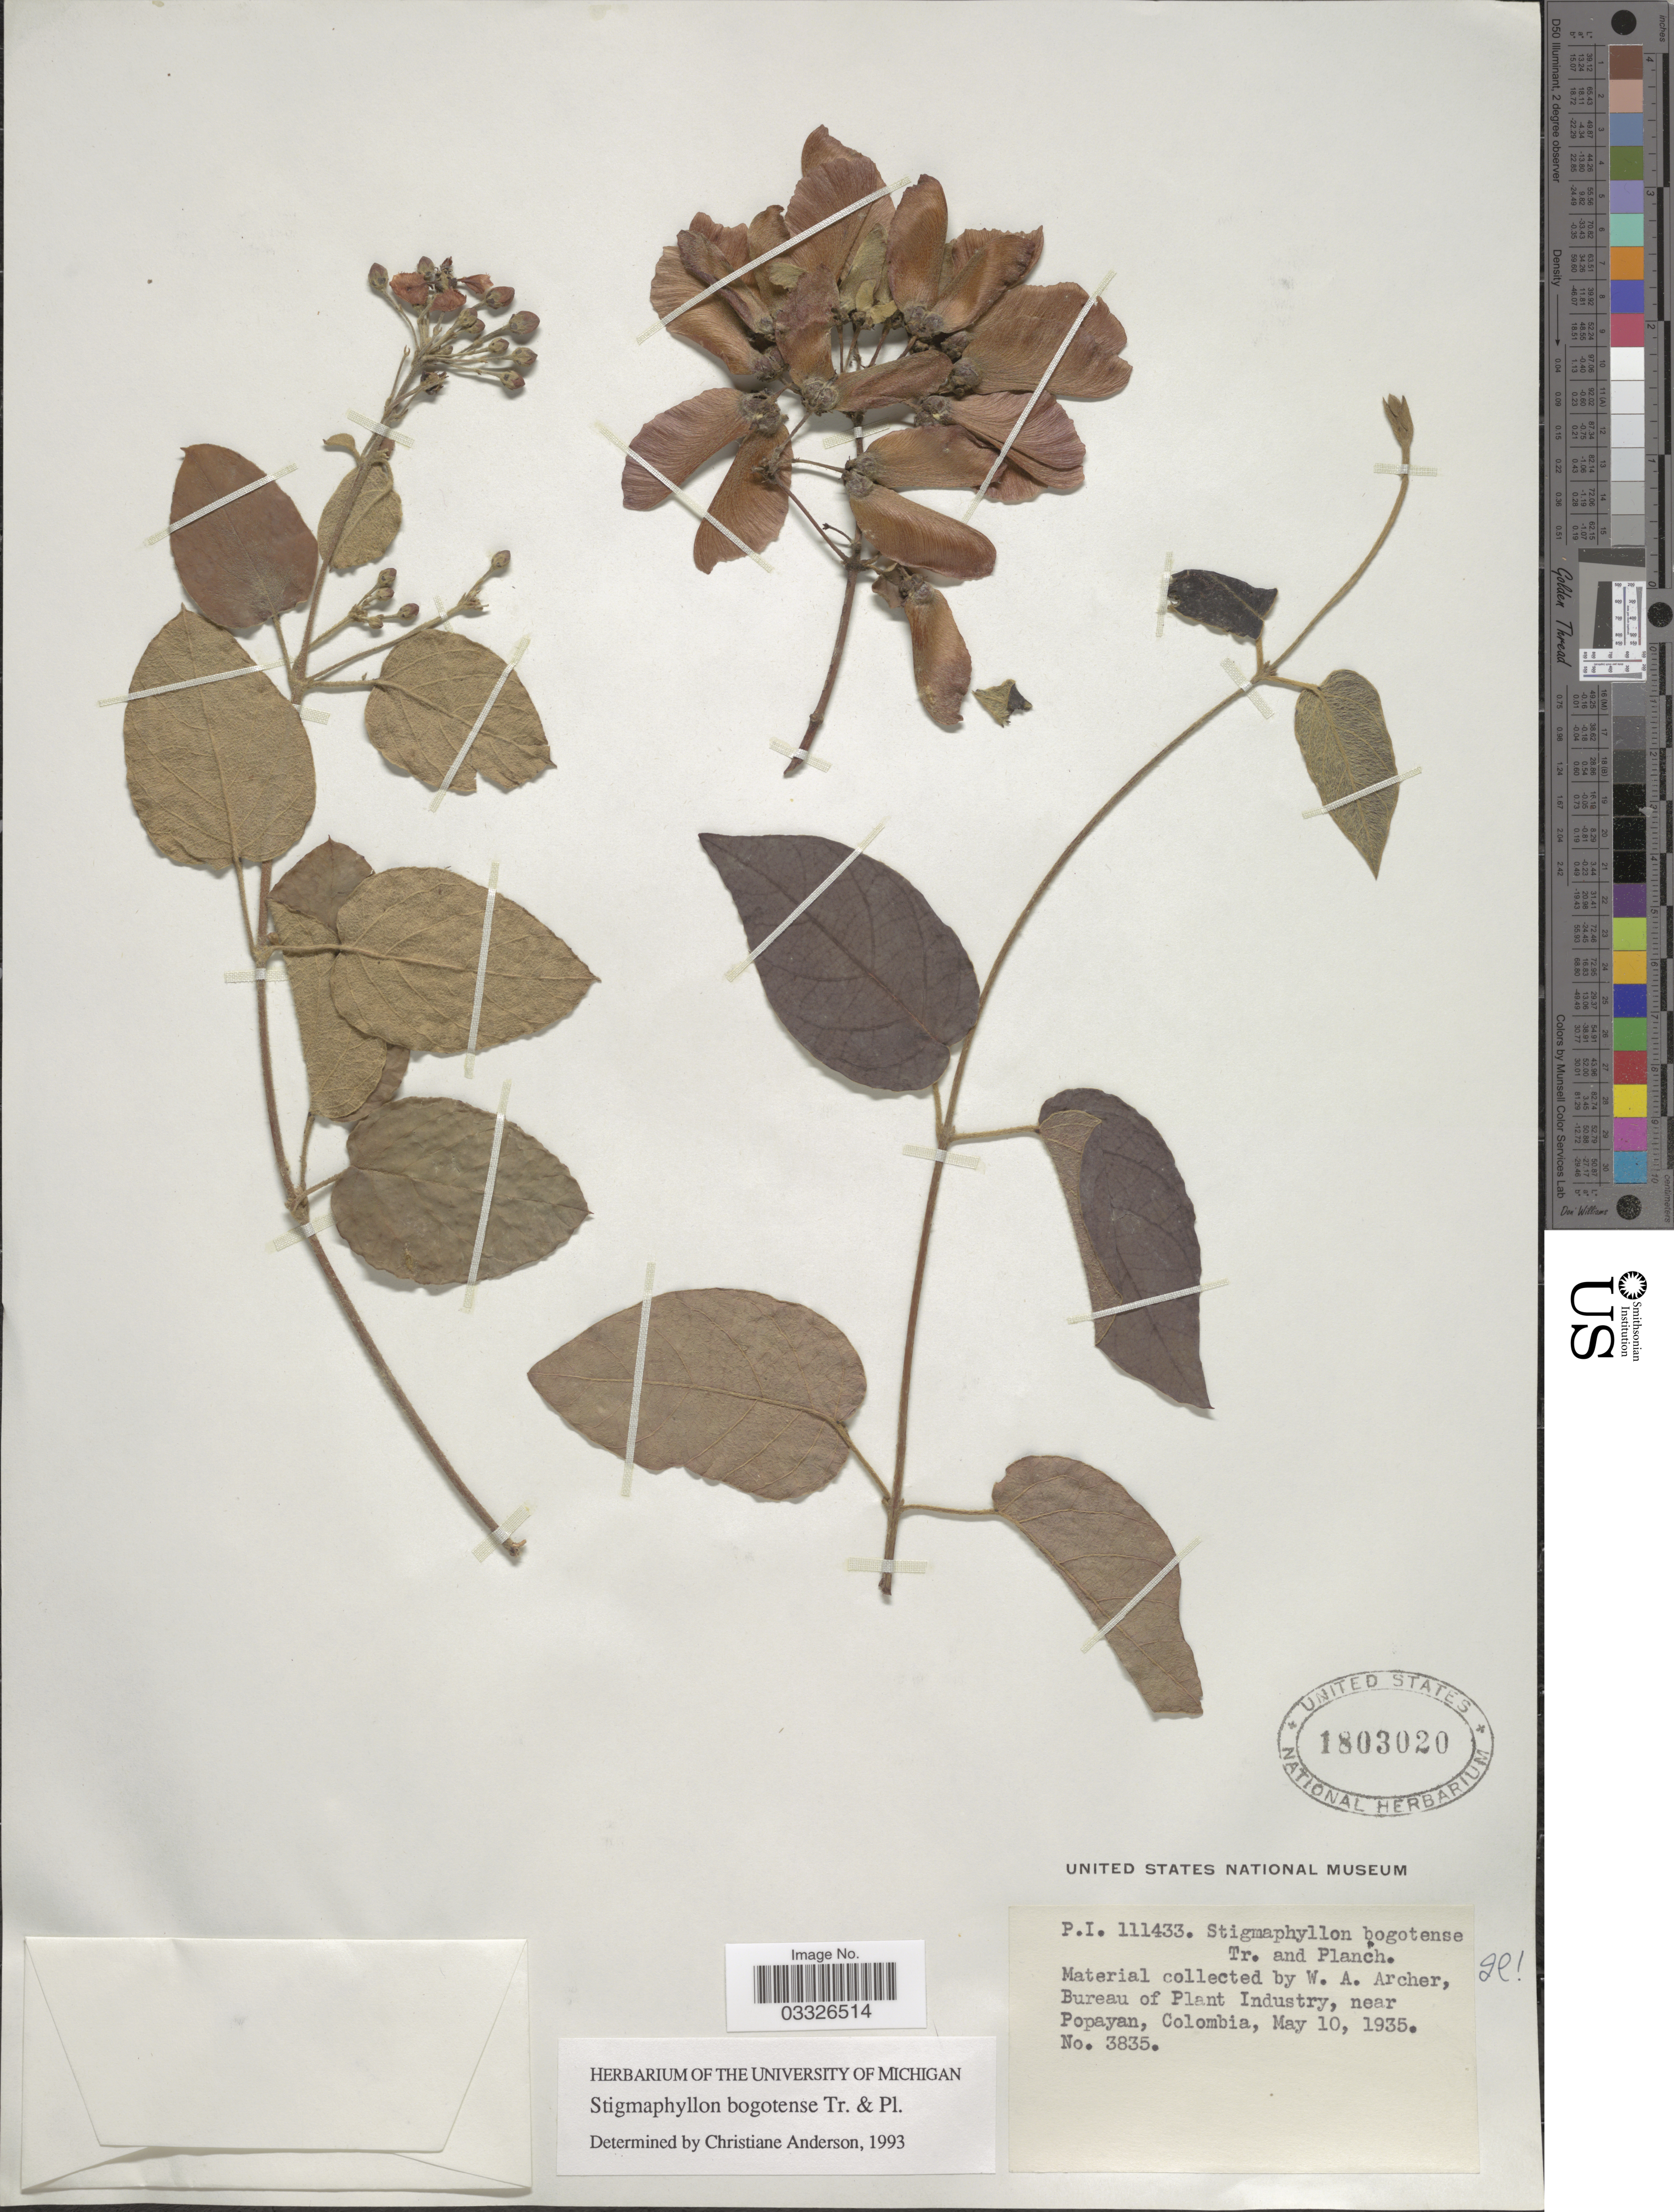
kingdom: Plantae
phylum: Tracheophyta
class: Magnoliopsida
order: Malpighiales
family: Malpighiaceae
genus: Stigmaphyllon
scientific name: Stigmaphyllon bogotense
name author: Triana & Planch.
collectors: W. Archer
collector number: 3835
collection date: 1935-05-10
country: Colombia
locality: Near Popayan.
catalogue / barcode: US 1803020